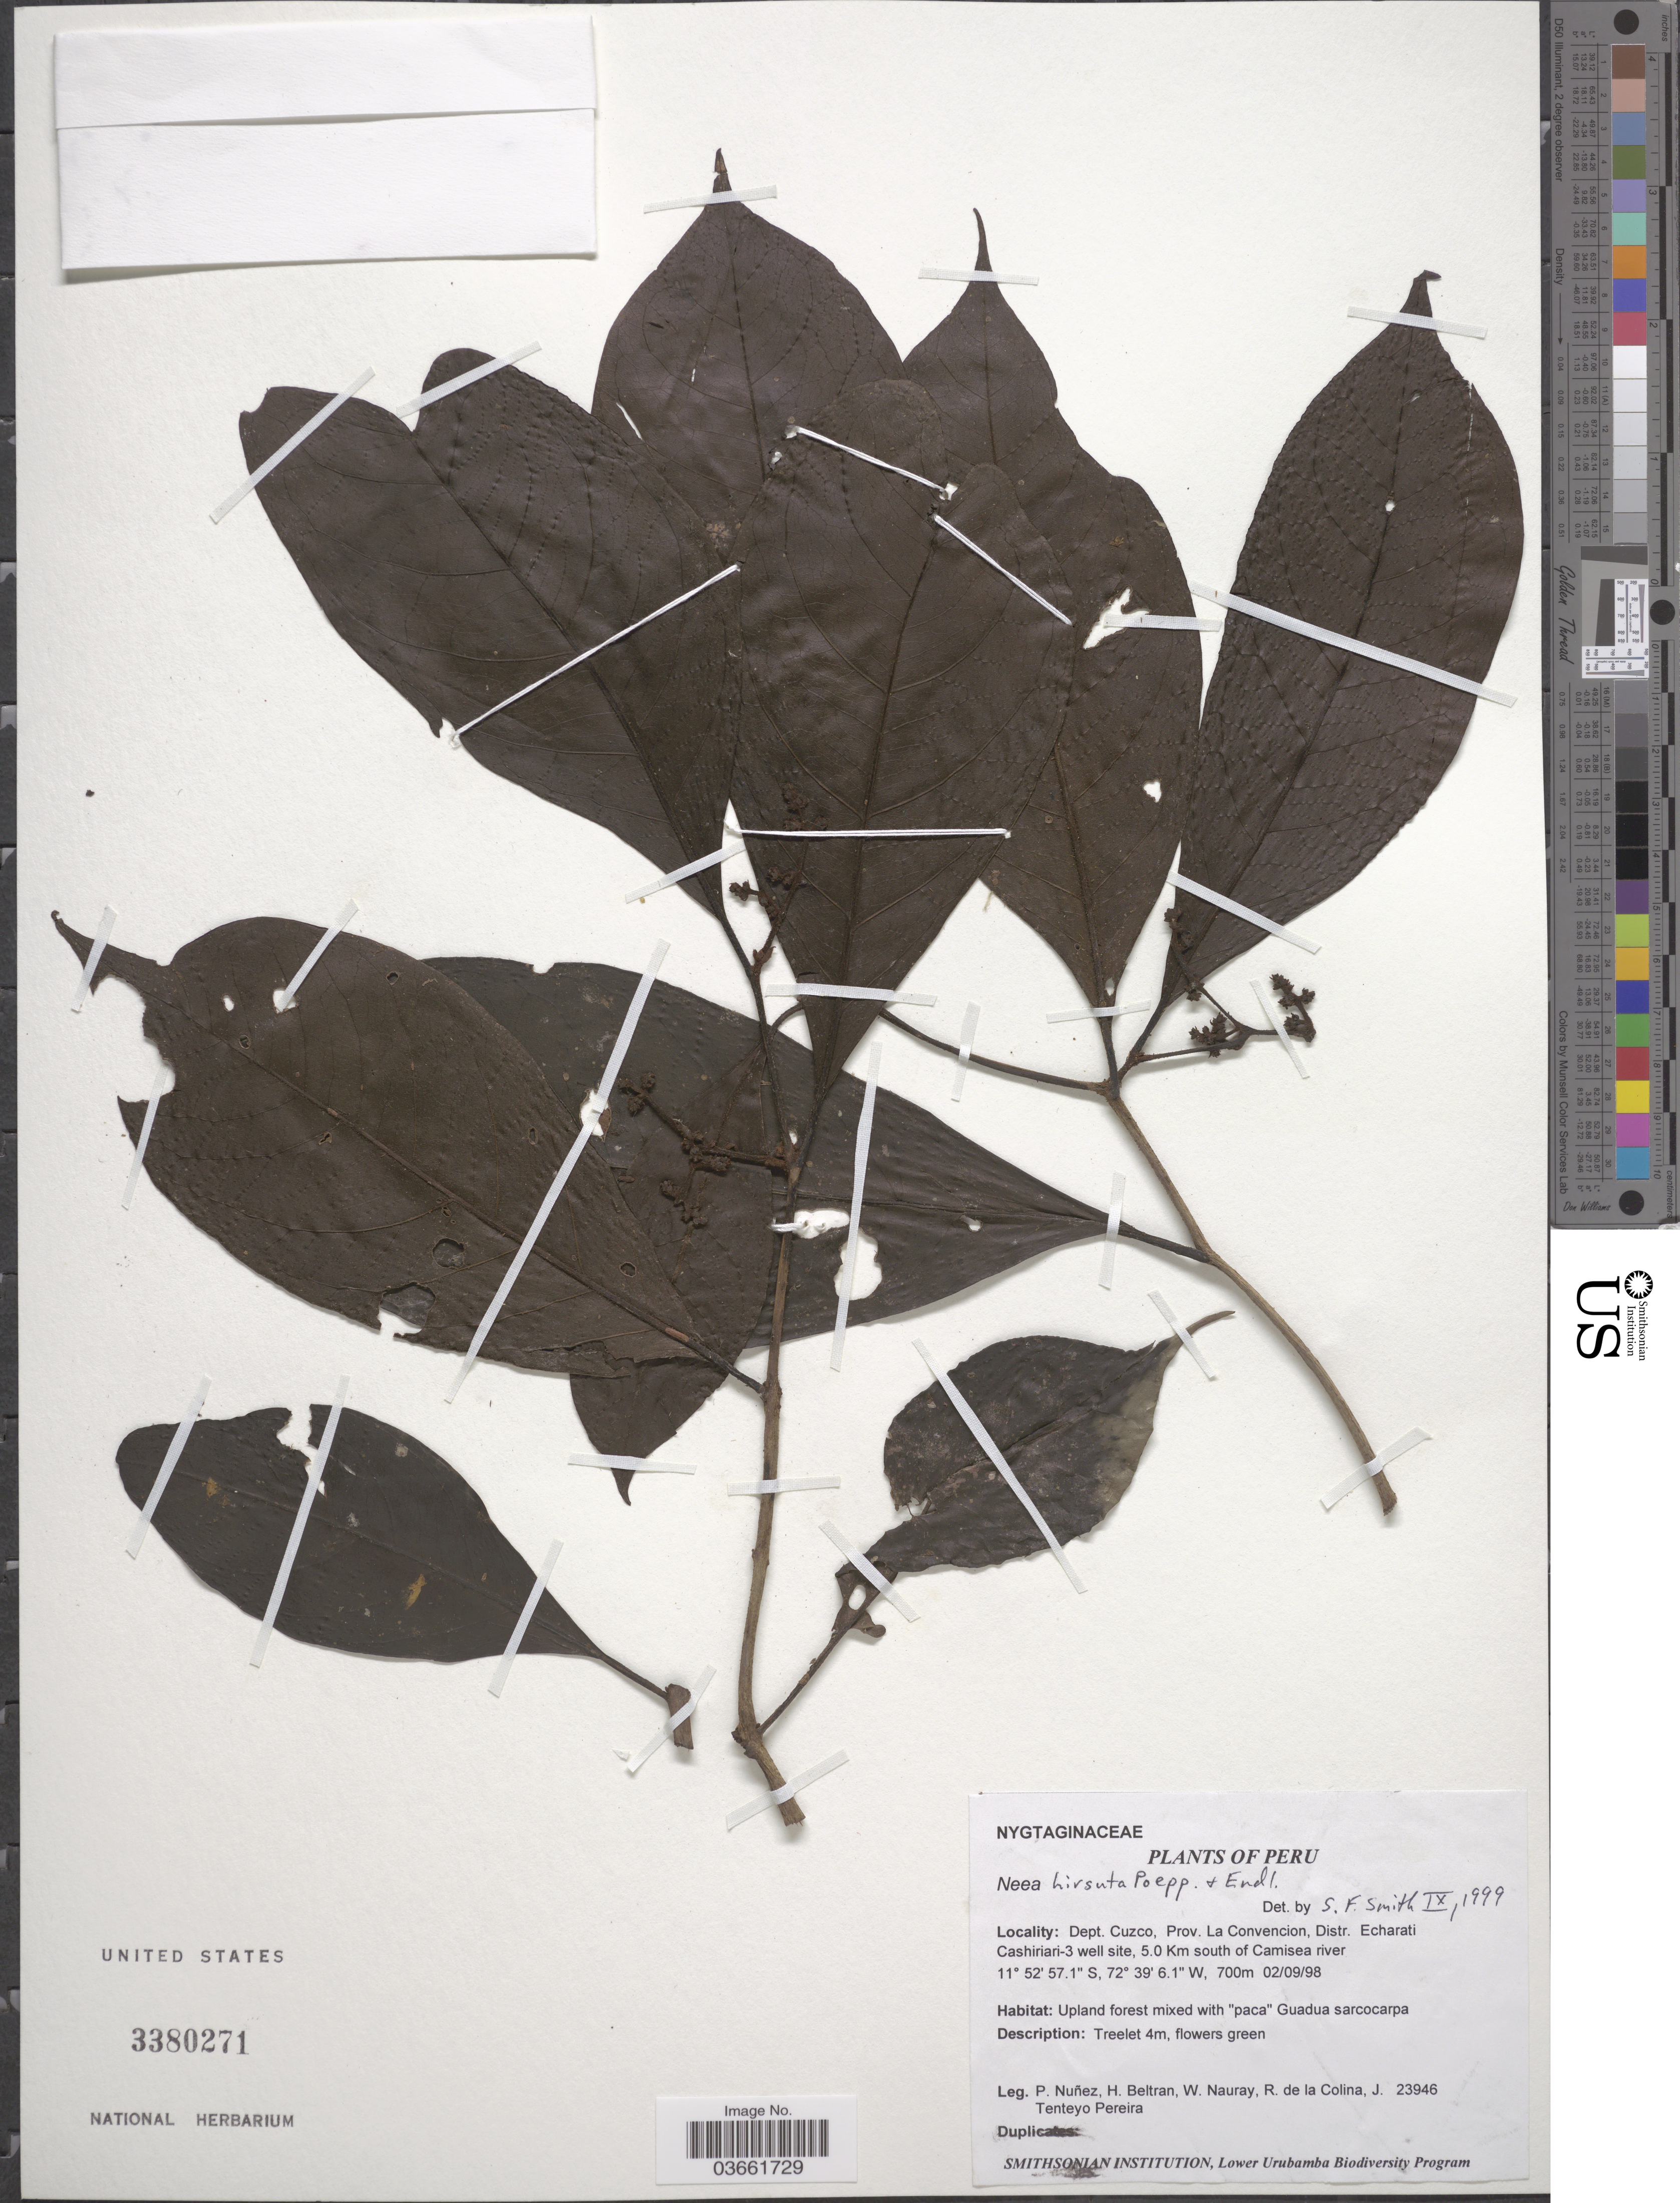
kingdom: Plantae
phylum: Tracheophyta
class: Magnoliopsida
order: Caryophyllales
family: Nyctaginaceae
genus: Neea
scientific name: Neea hirsuta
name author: Poepp. & Endl.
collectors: P. Nuñez V., H. Beltran, W. Nauray, R. Colina & J. T. Pereira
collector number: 23946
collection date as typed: Transcribed d/m/y: 2/9/98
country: Peru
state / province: Cusco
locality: Dept. Cuzco, Prov. La Convencion, Distr. Echarati. Cashiriari-3 well site, 5.0 Km south of Camisea river.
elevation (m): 700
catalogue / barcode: US 3380271